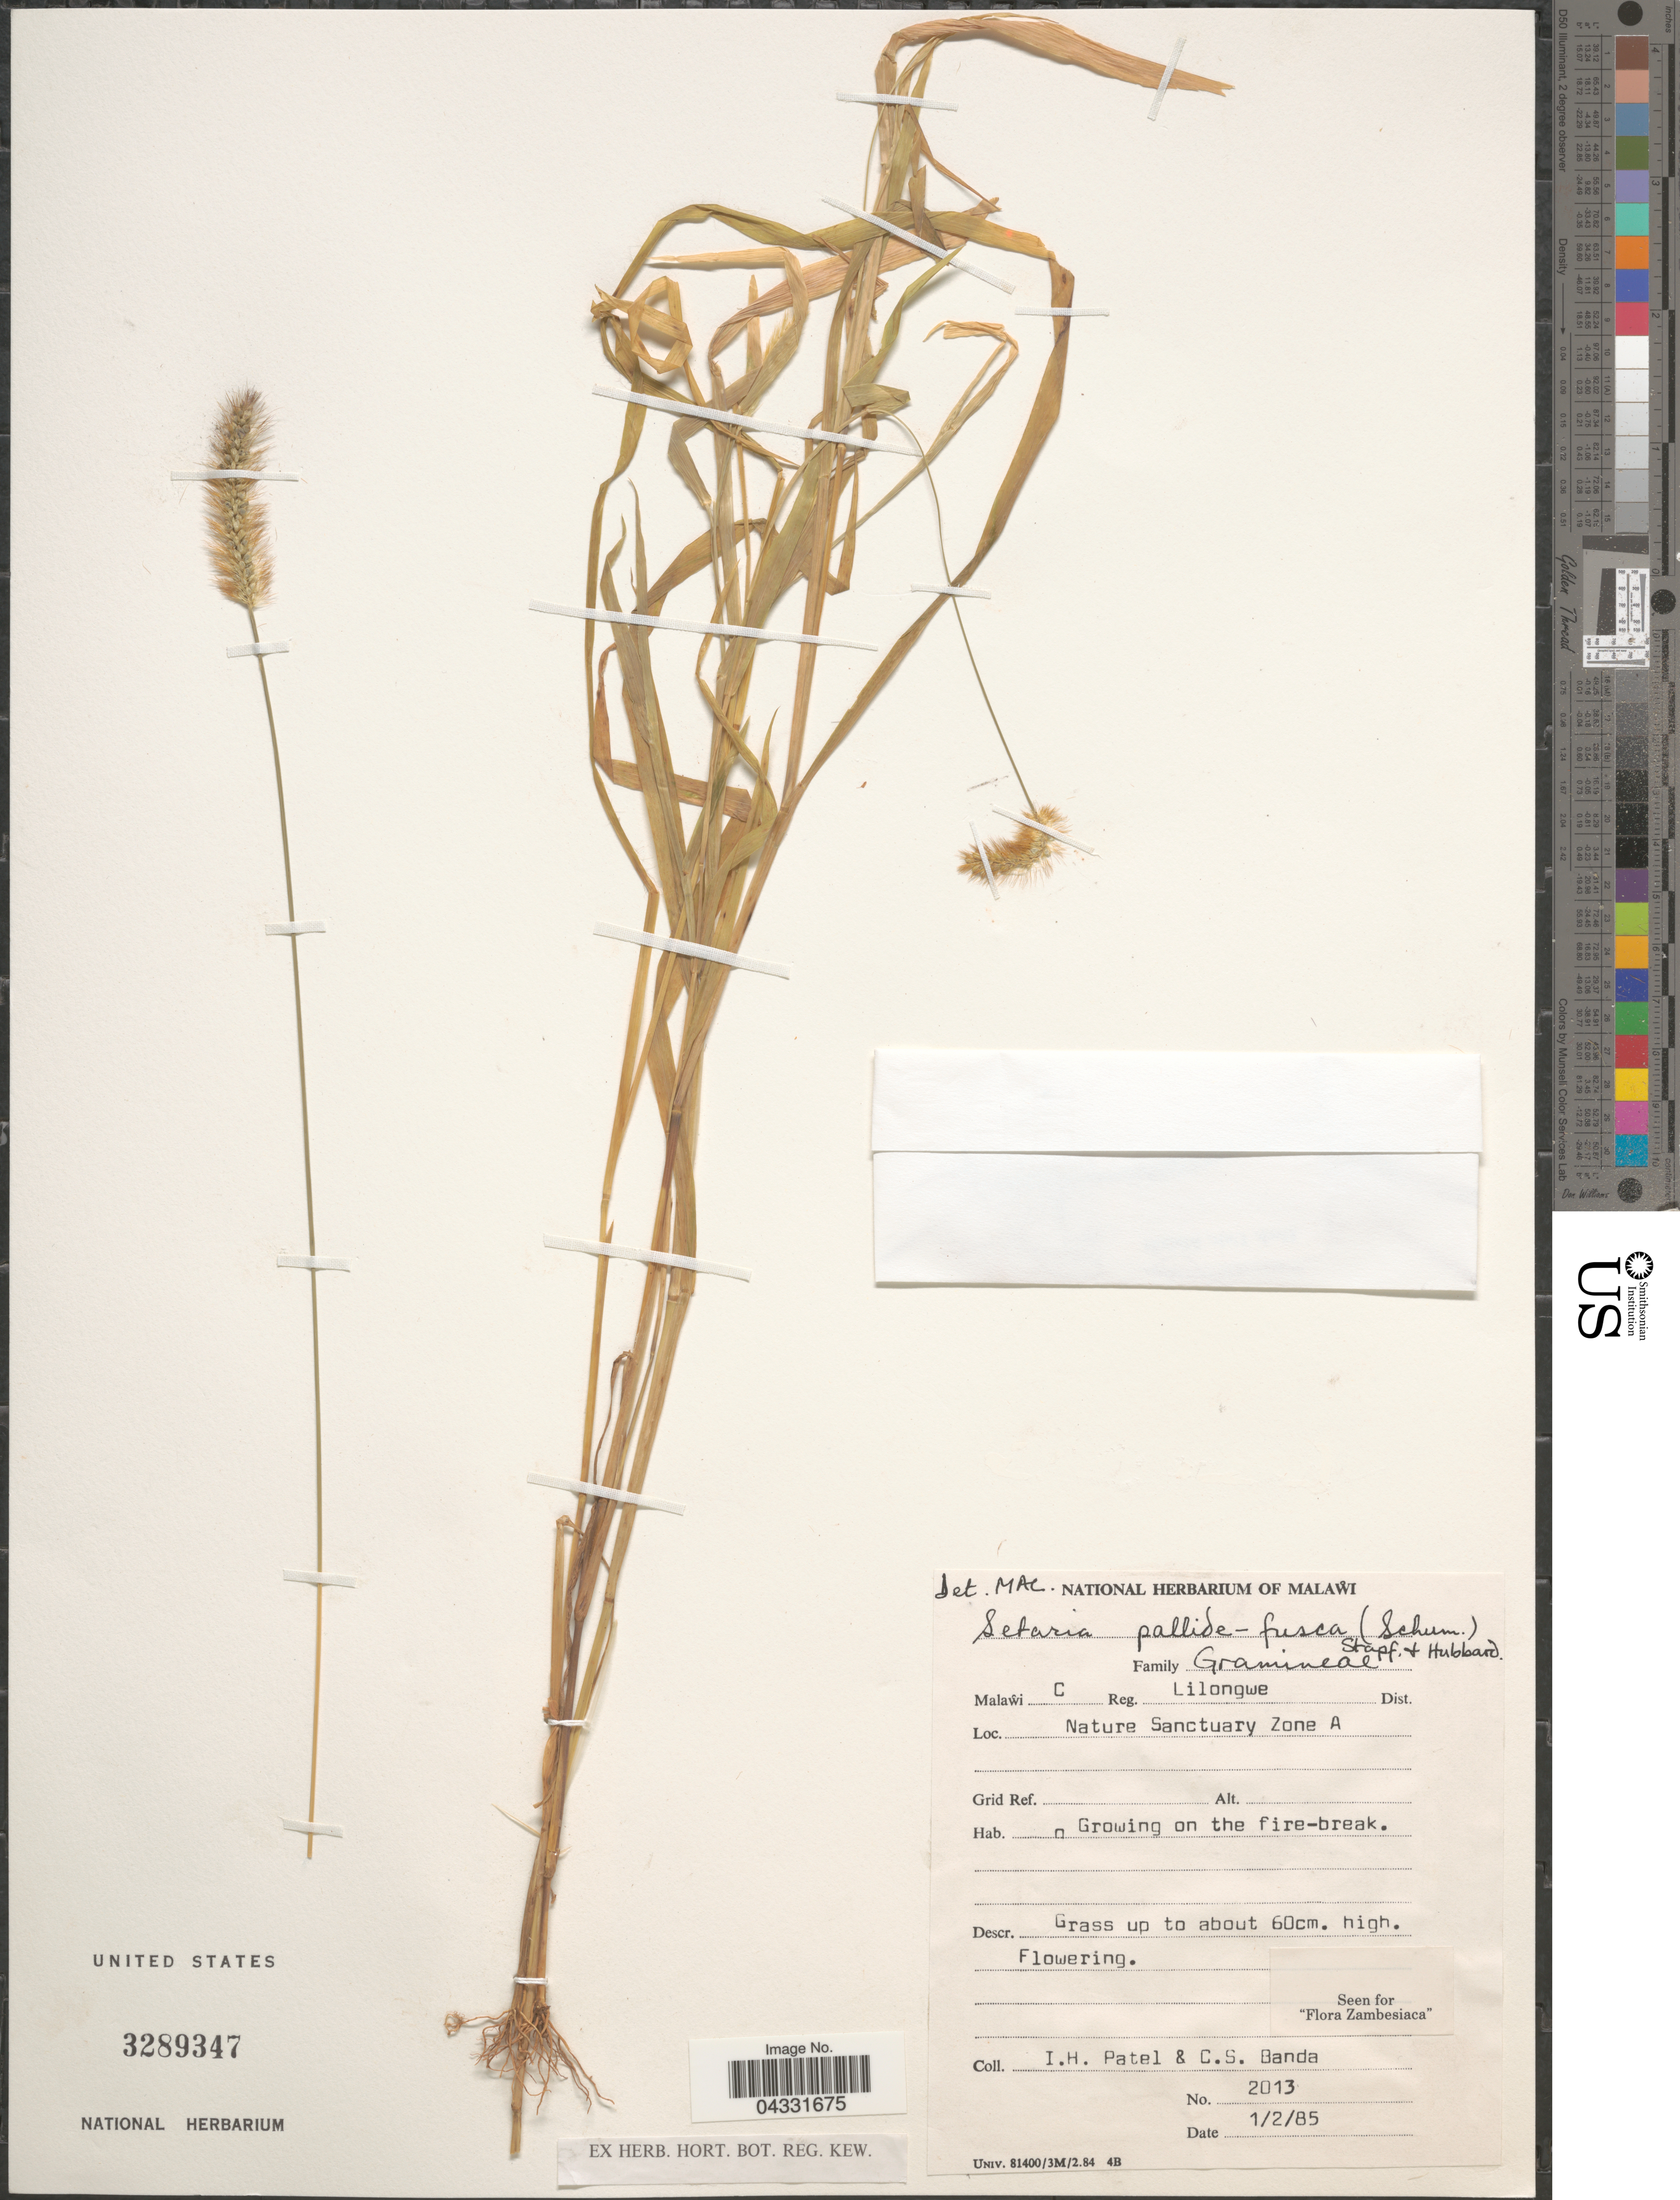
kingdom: Plantae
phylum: Tracheophyta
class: Liliopsida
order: Poales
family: Poaceae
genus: Setaria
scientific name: Setaria pallide-fusca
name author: (Schumach.) Stapf & C.E. Hubb.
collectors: I. Patel & C. Banda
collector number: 2013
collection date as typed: Transcribed d/m/y: 1/2/85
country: Malawi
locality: C Reg. Lilongwe Dist. Nature Sanctuary Zone A.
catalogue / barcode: US 3289347